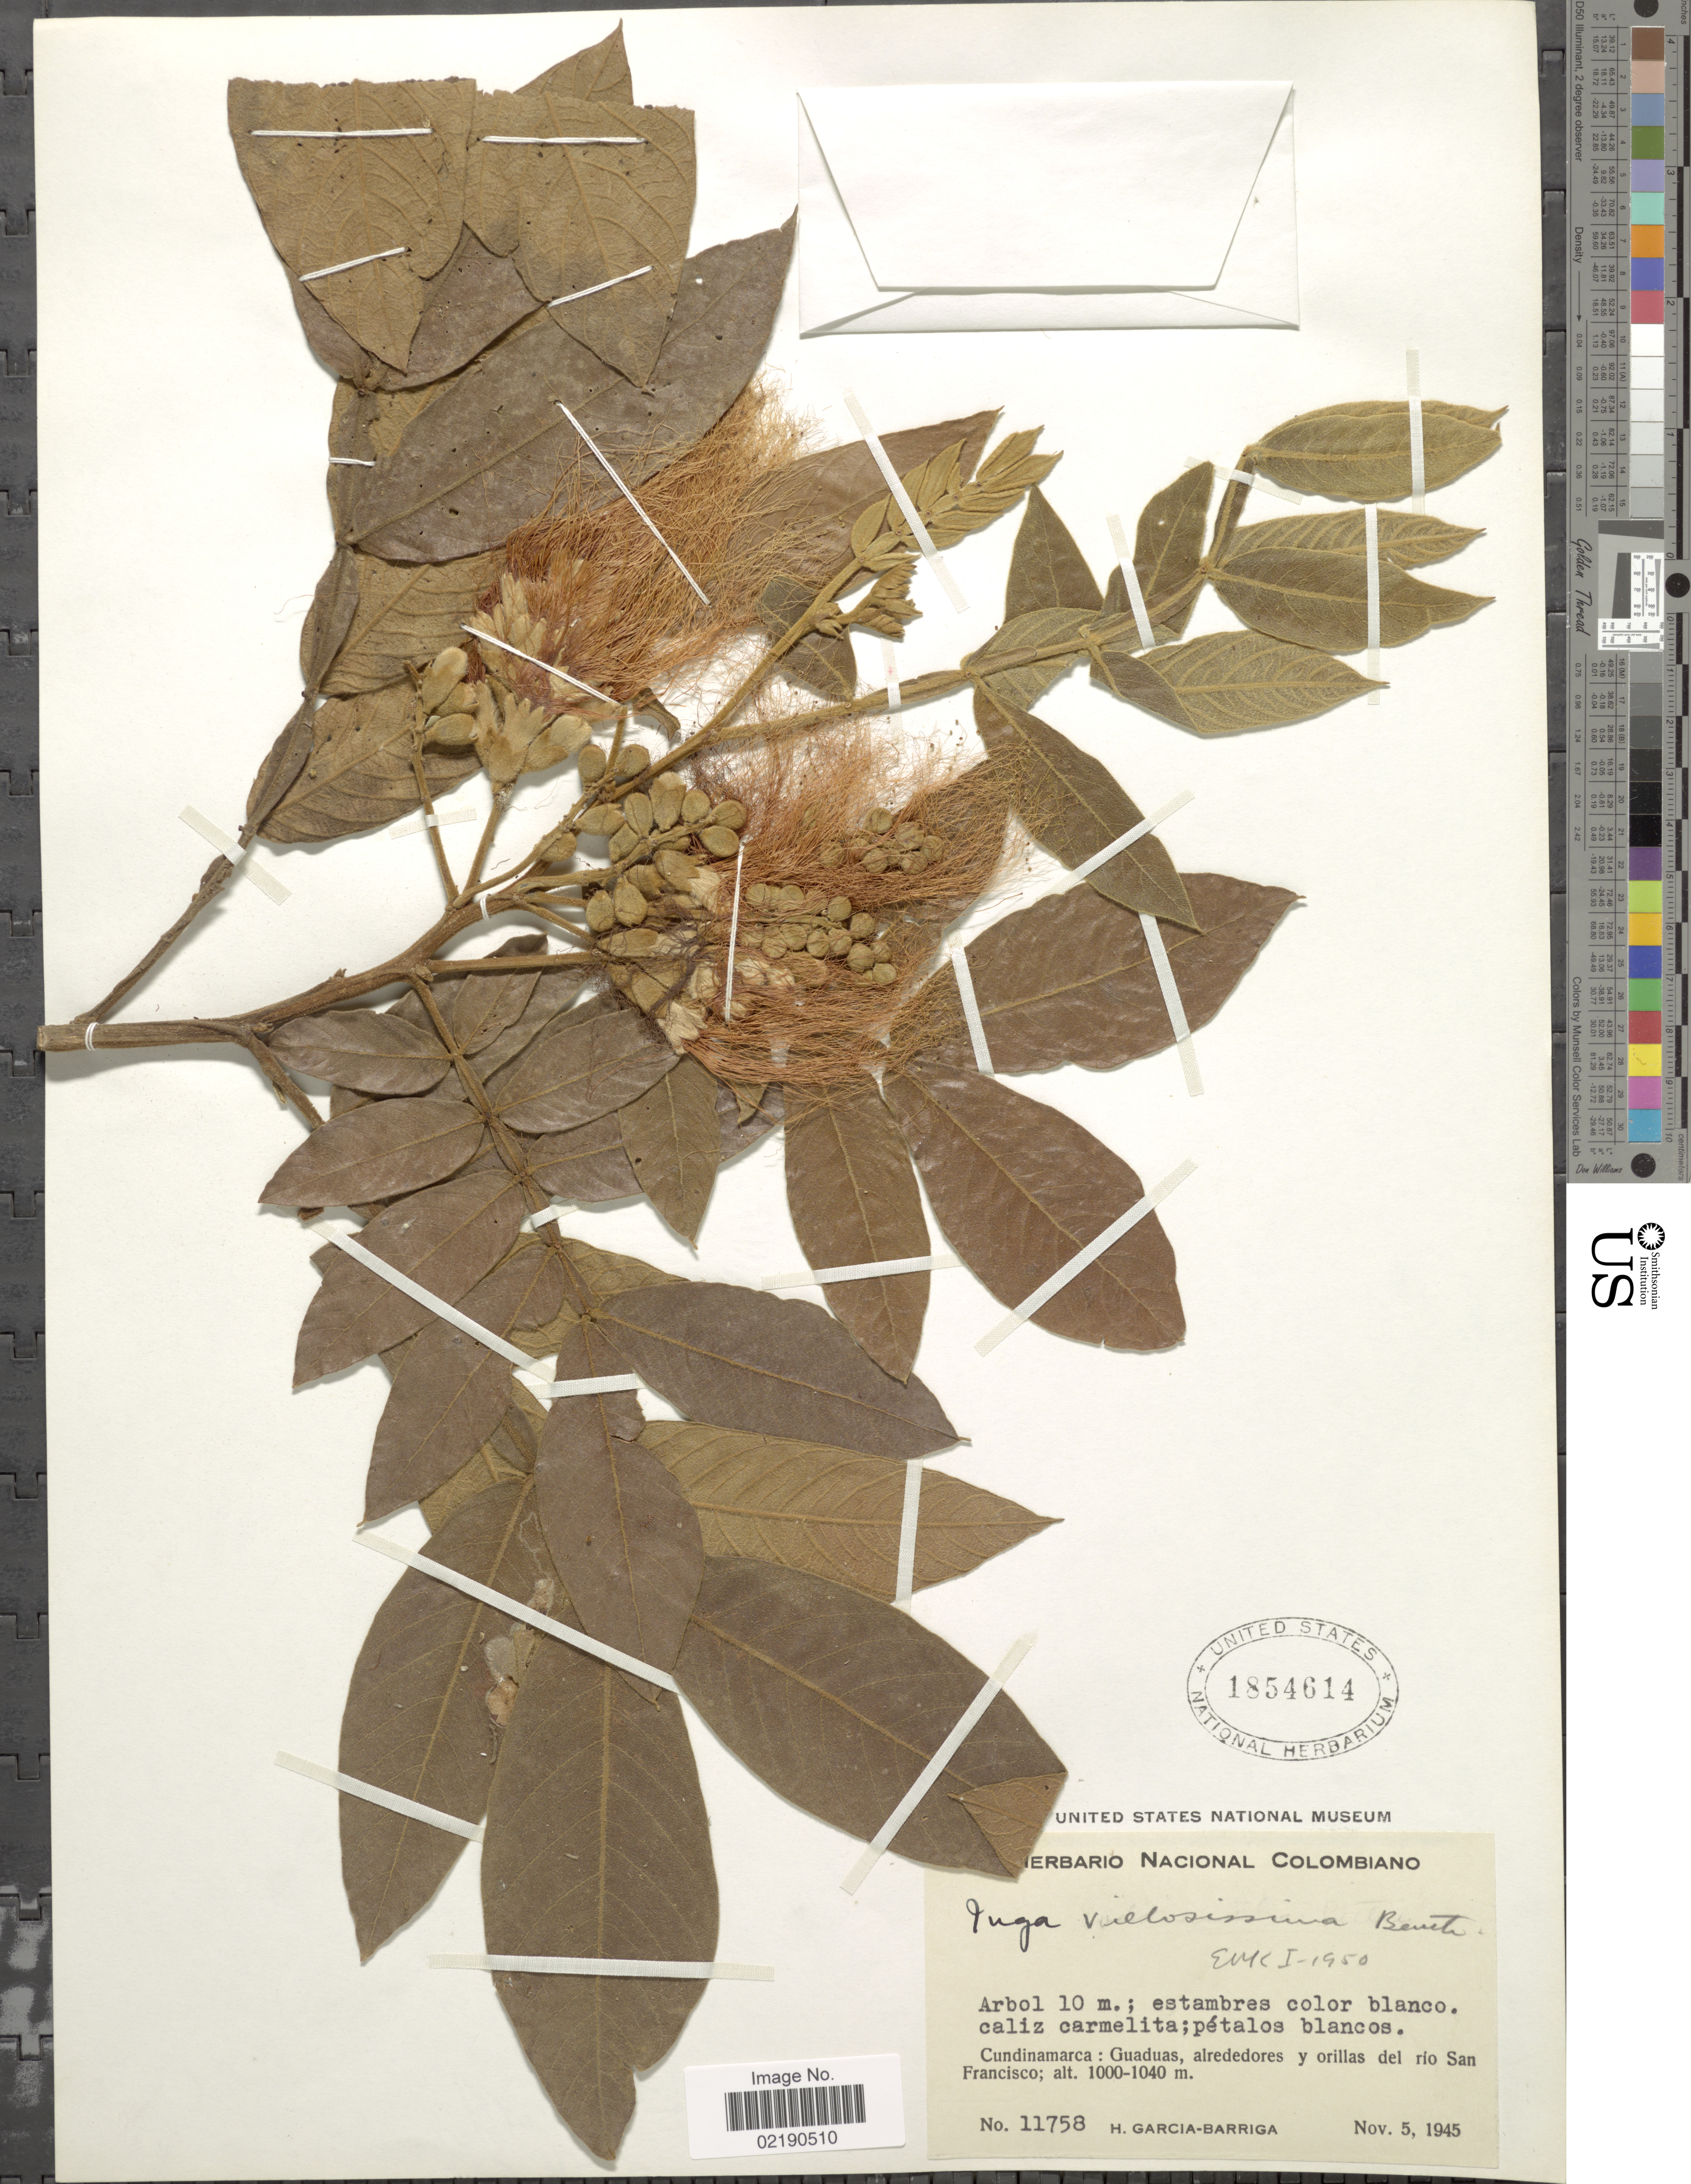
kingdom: Plantae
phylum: Tracheophyta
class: Magnoliopsida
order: Fabales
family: Fabaceae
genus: Inga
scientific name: Inga villosissima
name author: Benth.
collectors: H. García Barriga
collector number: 11758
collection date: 1945-11-05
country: Colombia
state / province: Cundinamarca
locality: Guaduas, alrededores y orillas del rio San Francisco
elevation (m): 1000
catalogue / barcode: US 1854614